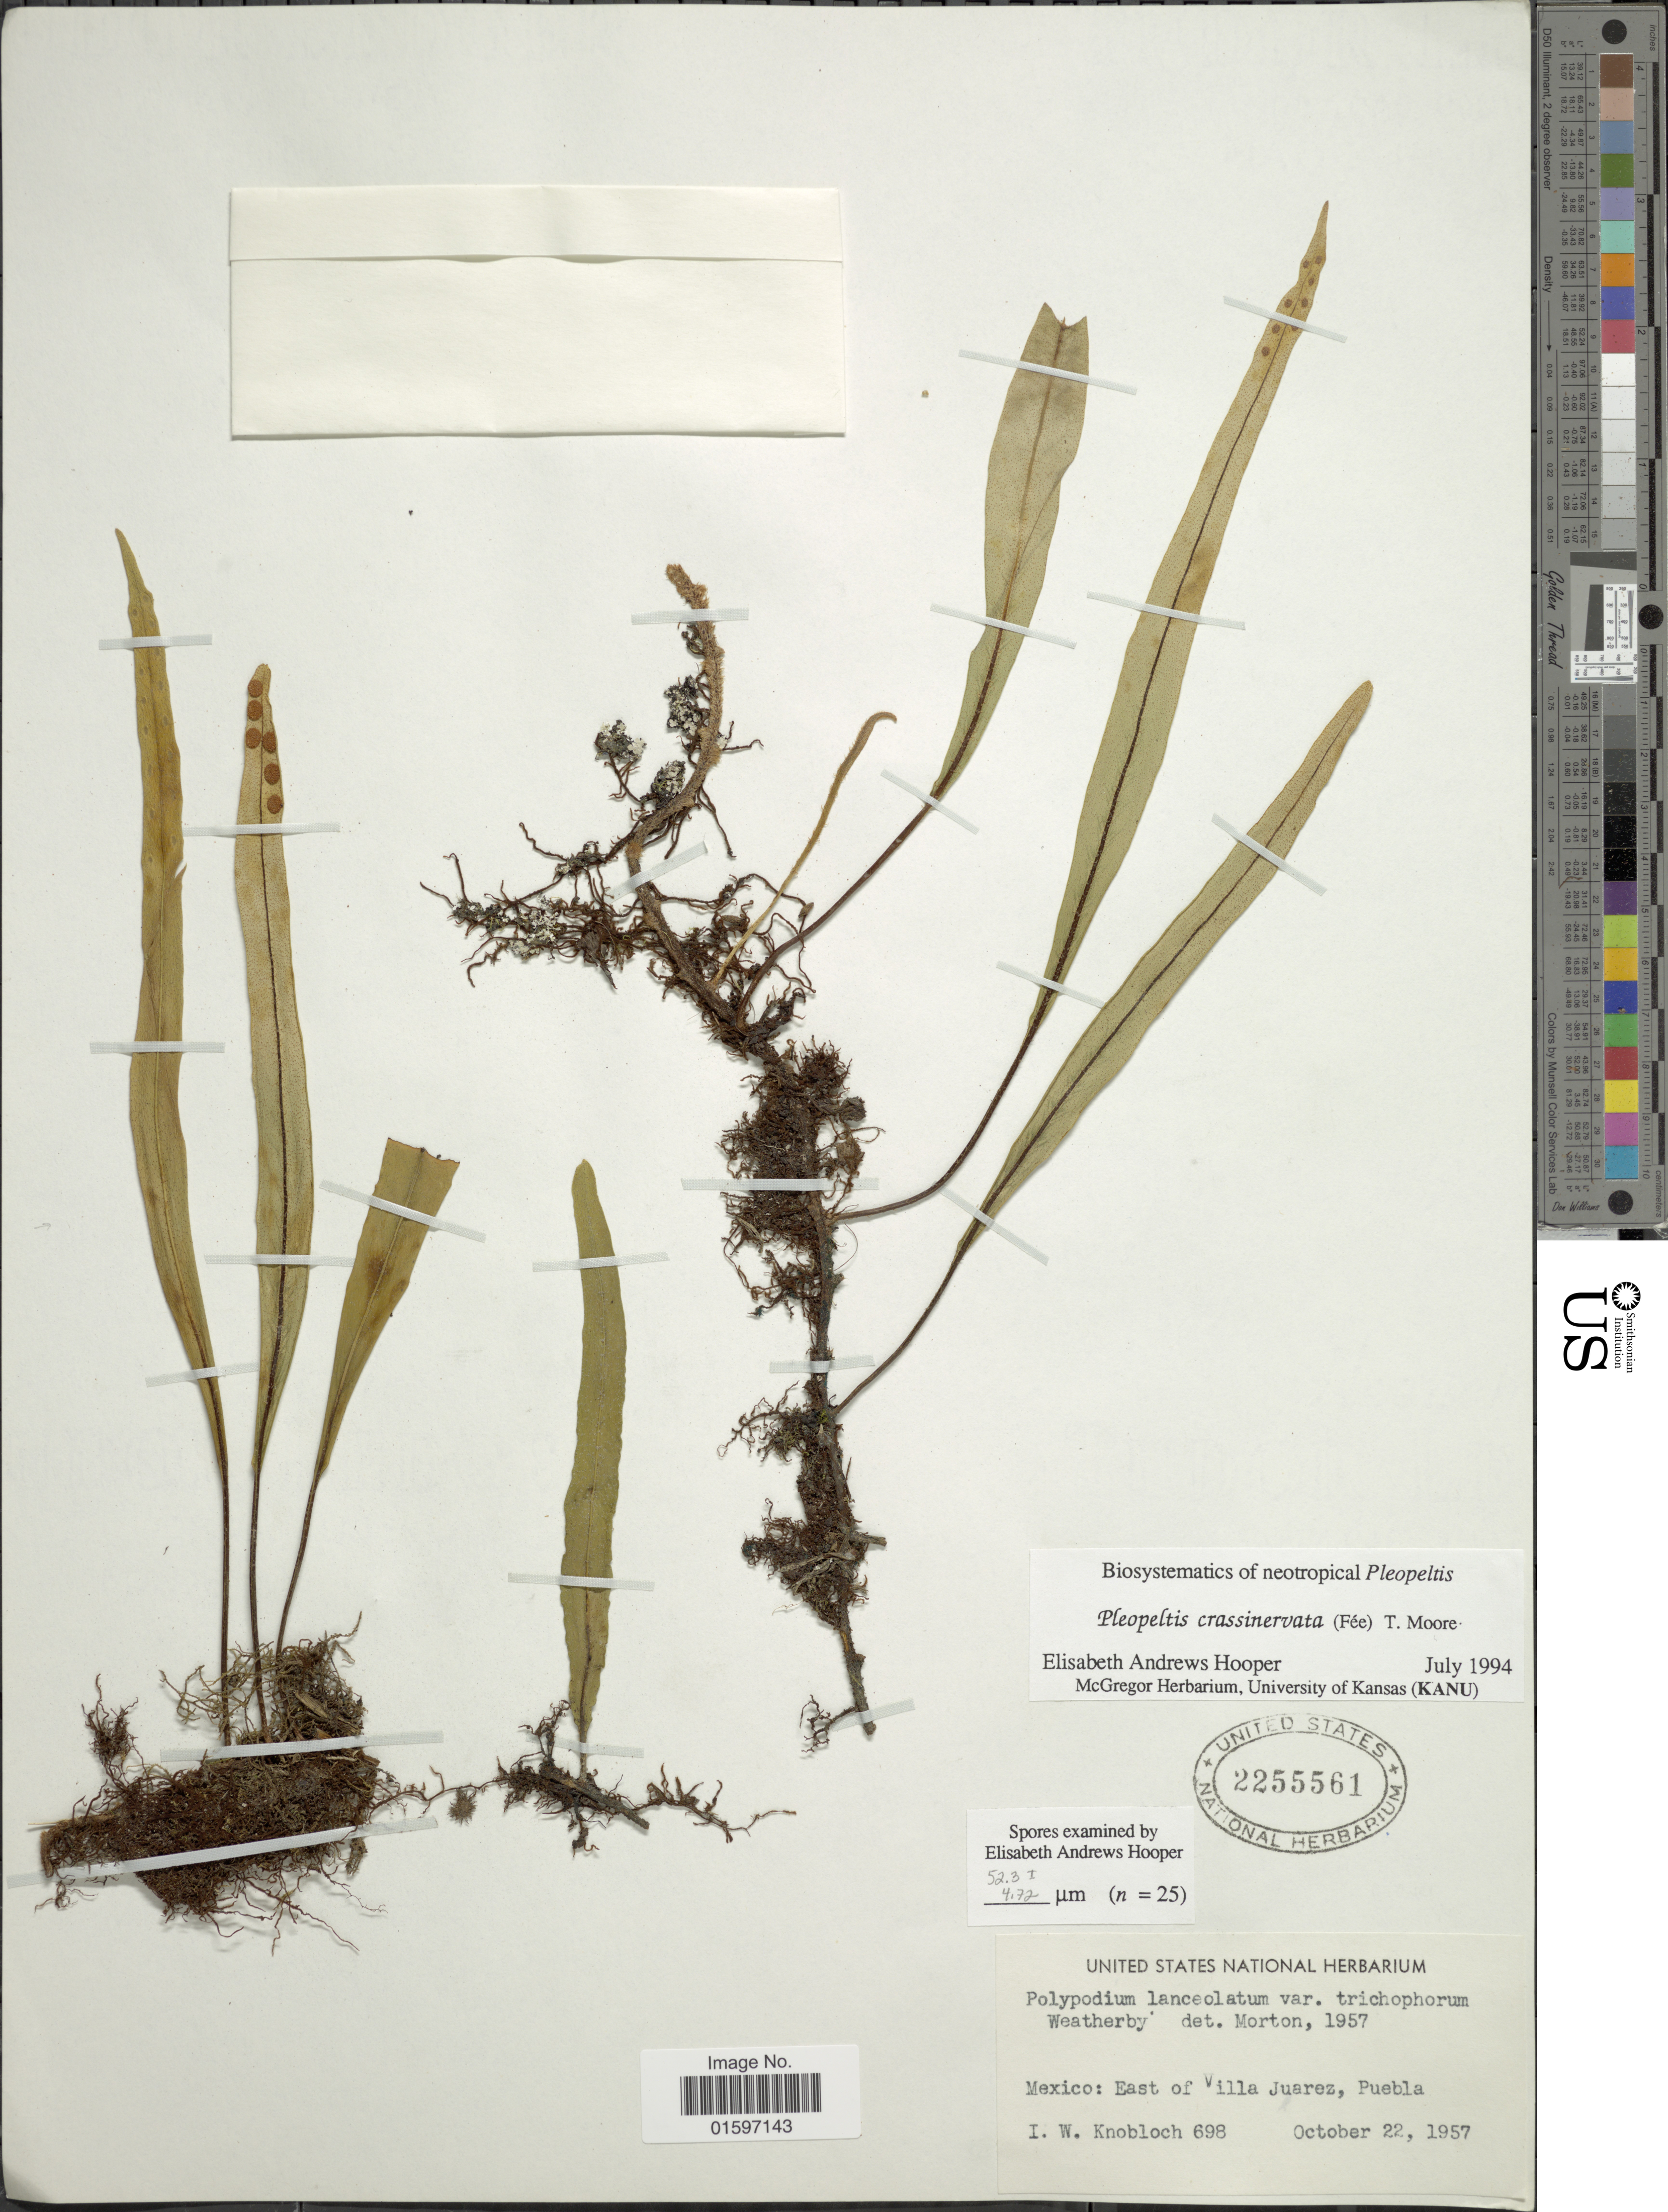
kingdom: Plantae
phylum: Tracheophyta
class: Polypodiopsida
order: Polypodiales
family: Polypodiaceae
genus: Pleopeltis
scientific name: Pleopeltis crassinervata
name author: (Fée) T. Moore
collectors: I. W. Knobloch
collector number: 698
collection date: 1957-10-22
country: Mexico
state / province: Puebla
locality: East of Villa Juarez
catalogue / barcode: US 2255561